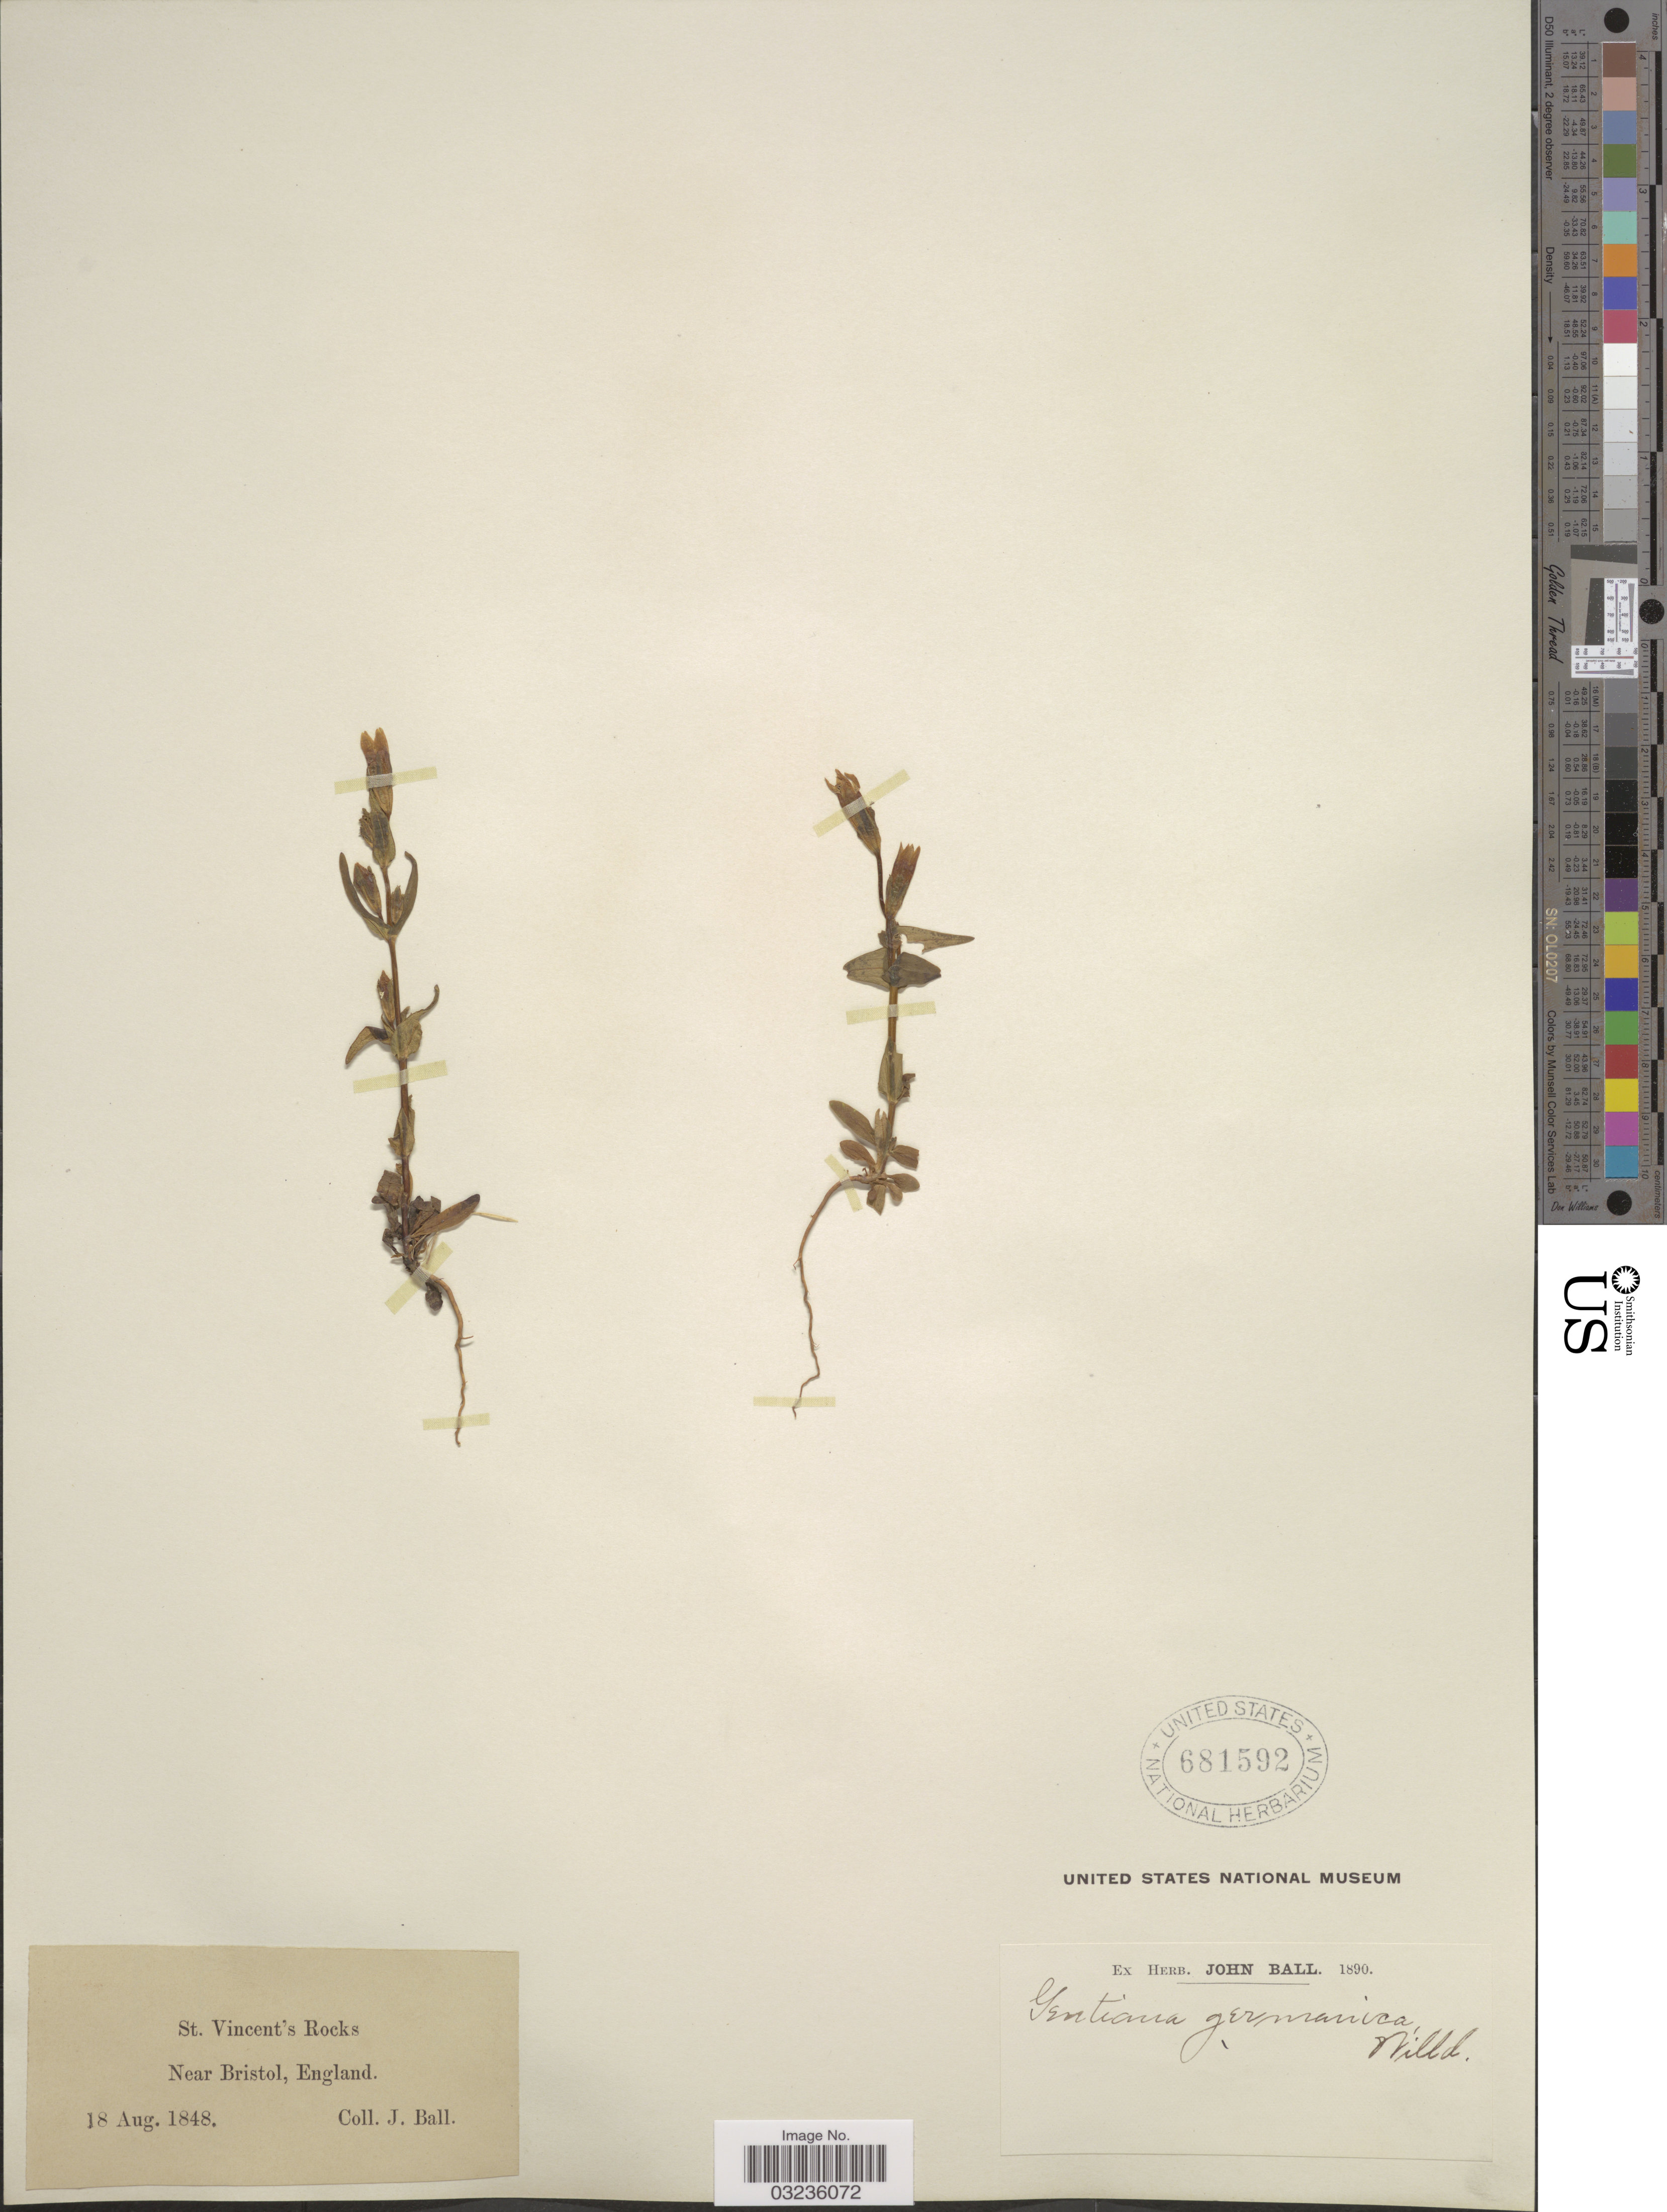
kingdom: Plantae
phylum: Tracheophyta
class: Magnoliopsida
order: Gentianales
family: Gentianaceae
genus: Gentiana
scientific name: Gentiana germanica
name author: Willd.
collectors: J. Ball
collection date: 1848-08-18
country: United Kingdom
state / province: England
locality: St. Vincent's Rocks, Near Bristol, England.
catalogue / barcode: US 681592